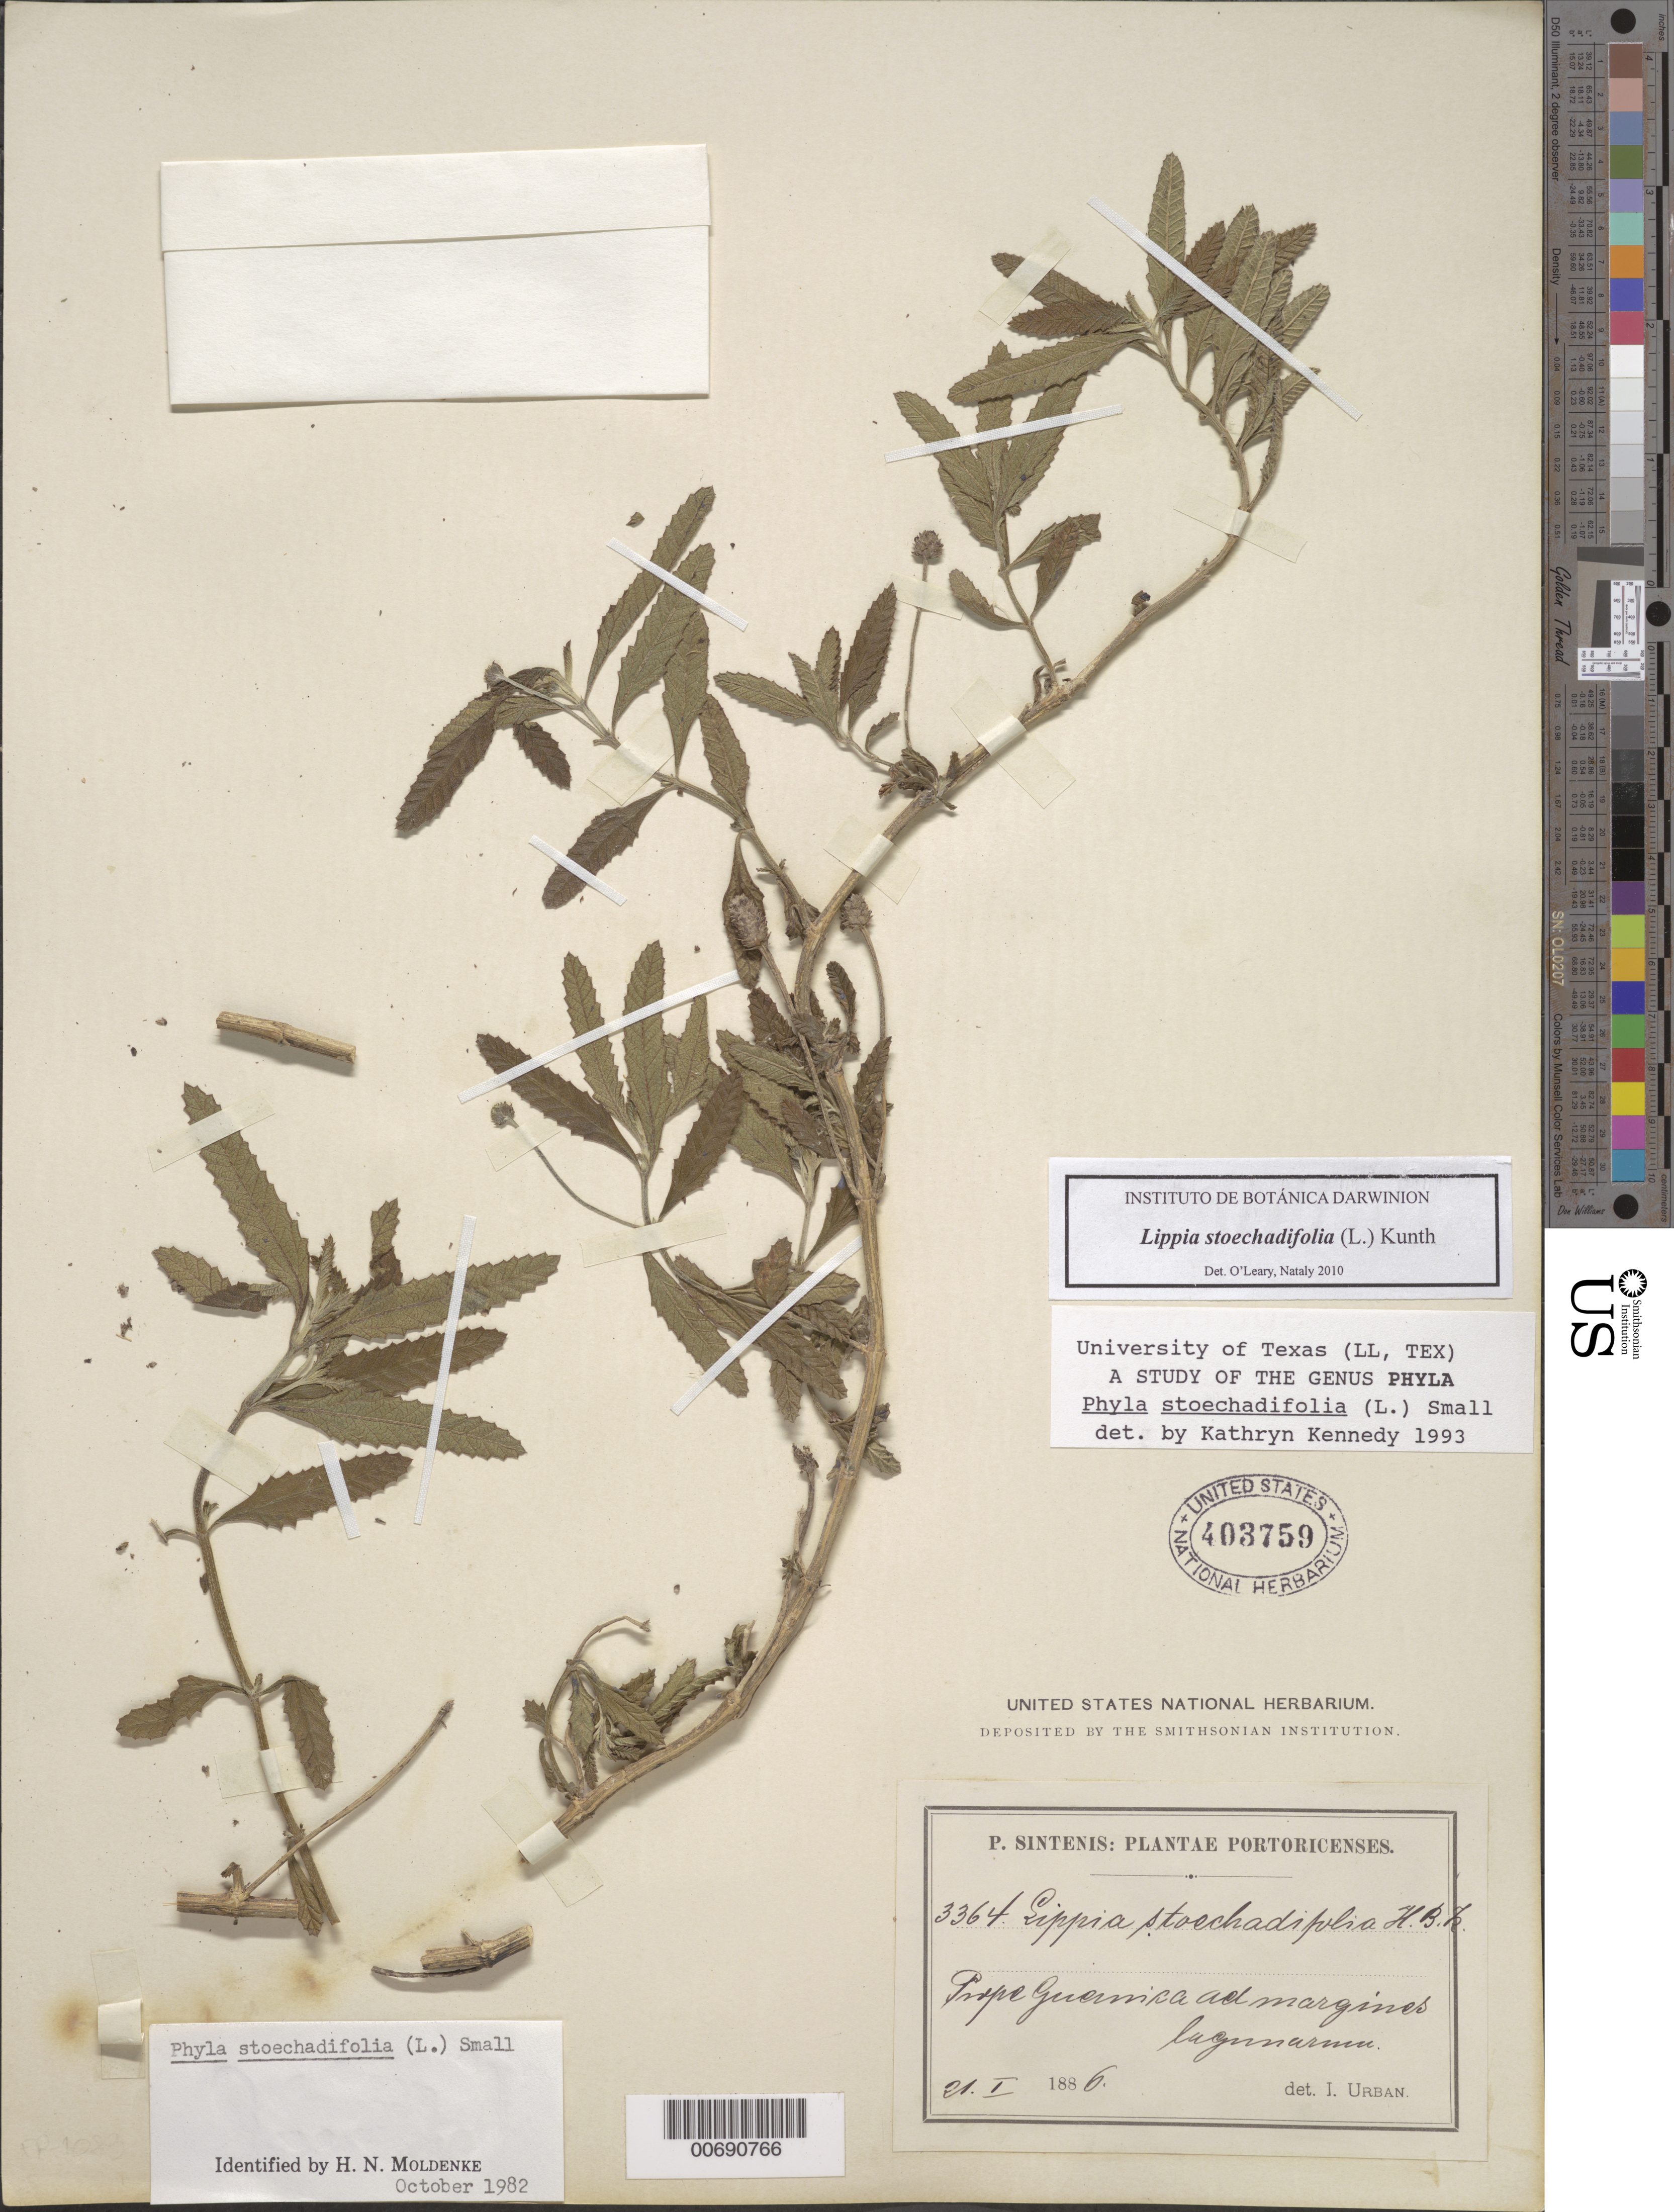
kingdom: Plantae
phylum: Tracheophyta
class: Magnoliopsida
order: Lamiales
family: Verbenaceae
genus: Lippia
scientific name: Lippia stoechadifolia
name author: (L.) Kunth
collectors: P. Sintenis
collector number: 3364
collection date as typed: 21 Jan 1886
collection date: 1886-01-21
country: Puerto Rico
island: Greater Antilles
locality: Prope Guanica narum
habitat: ad margines lagunarum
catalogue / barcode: US 403759